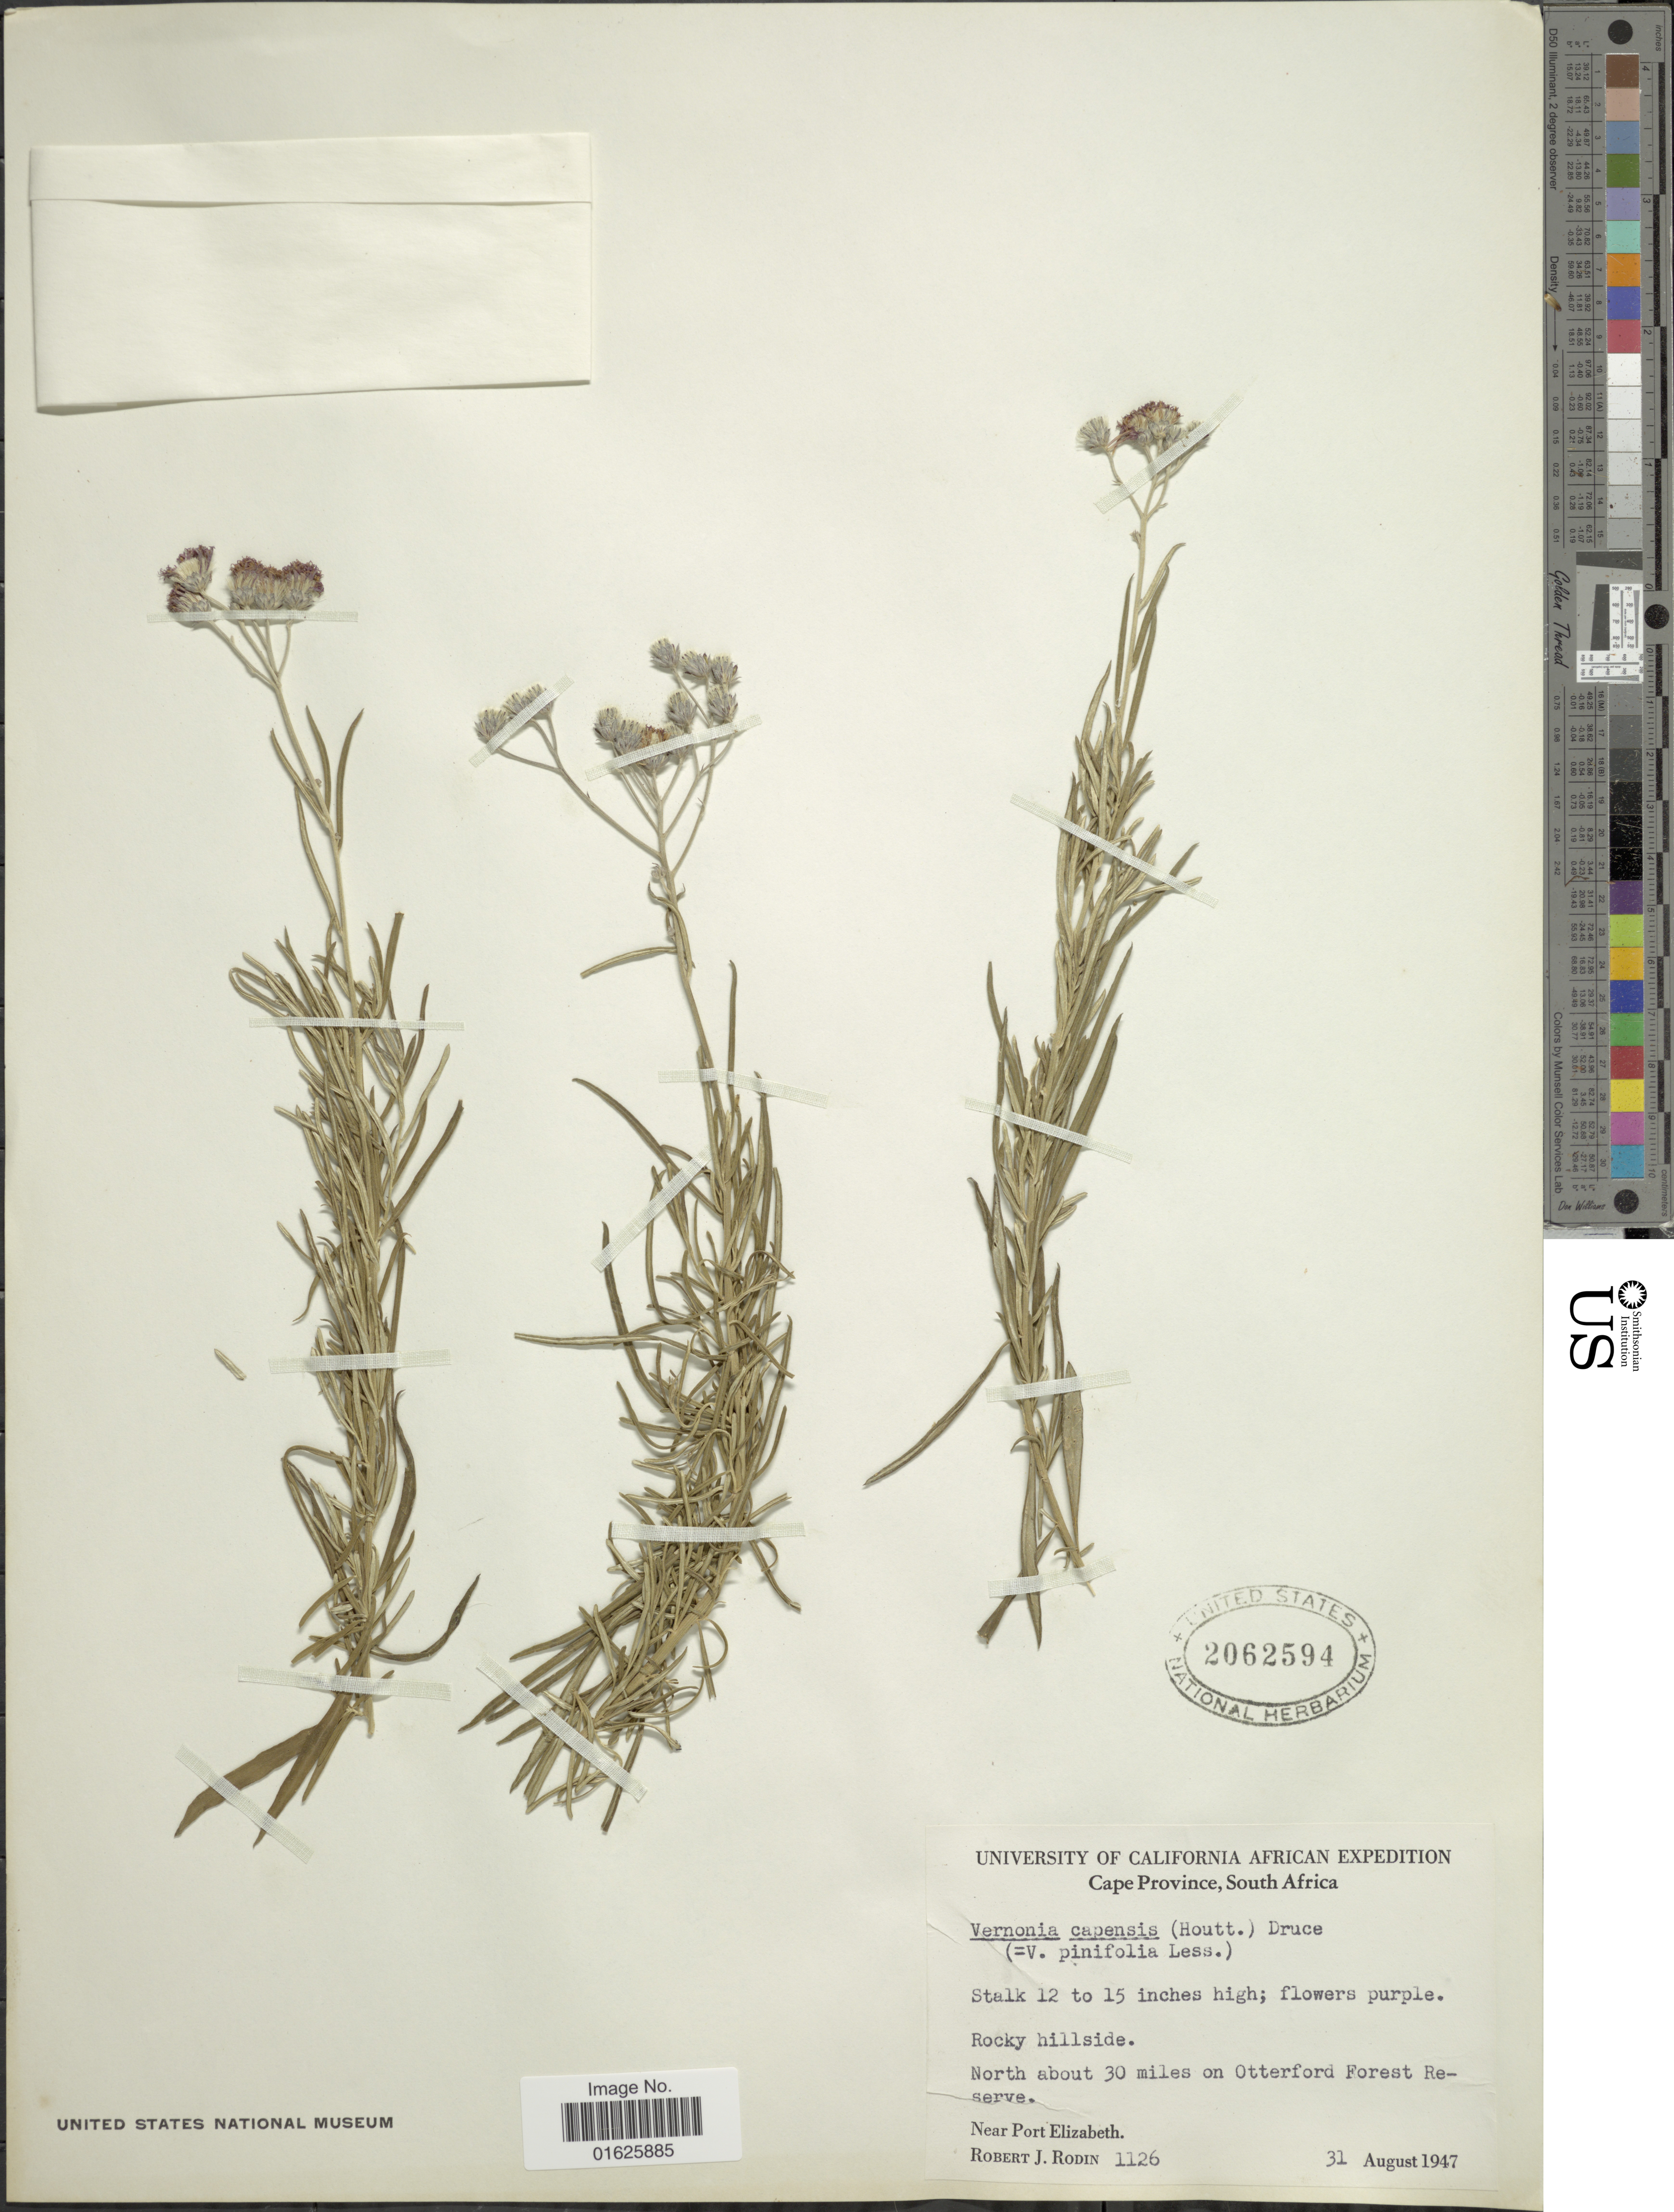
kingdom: Plantae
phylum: Tracheophyta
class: Magnoliopsida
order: Asterales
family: Asteraceae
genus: Hilliardiella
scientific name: Hilliardiella pinifolia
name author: (Less.) H. Rob.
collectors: R. J. Rodin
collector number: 1126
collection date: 1947-08-31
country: South Africa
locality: Cape Province, Rocky hillside, North about 30 miles on Otterford Forest Reserve, Near Port Elizabeth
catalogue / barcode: US 2062594